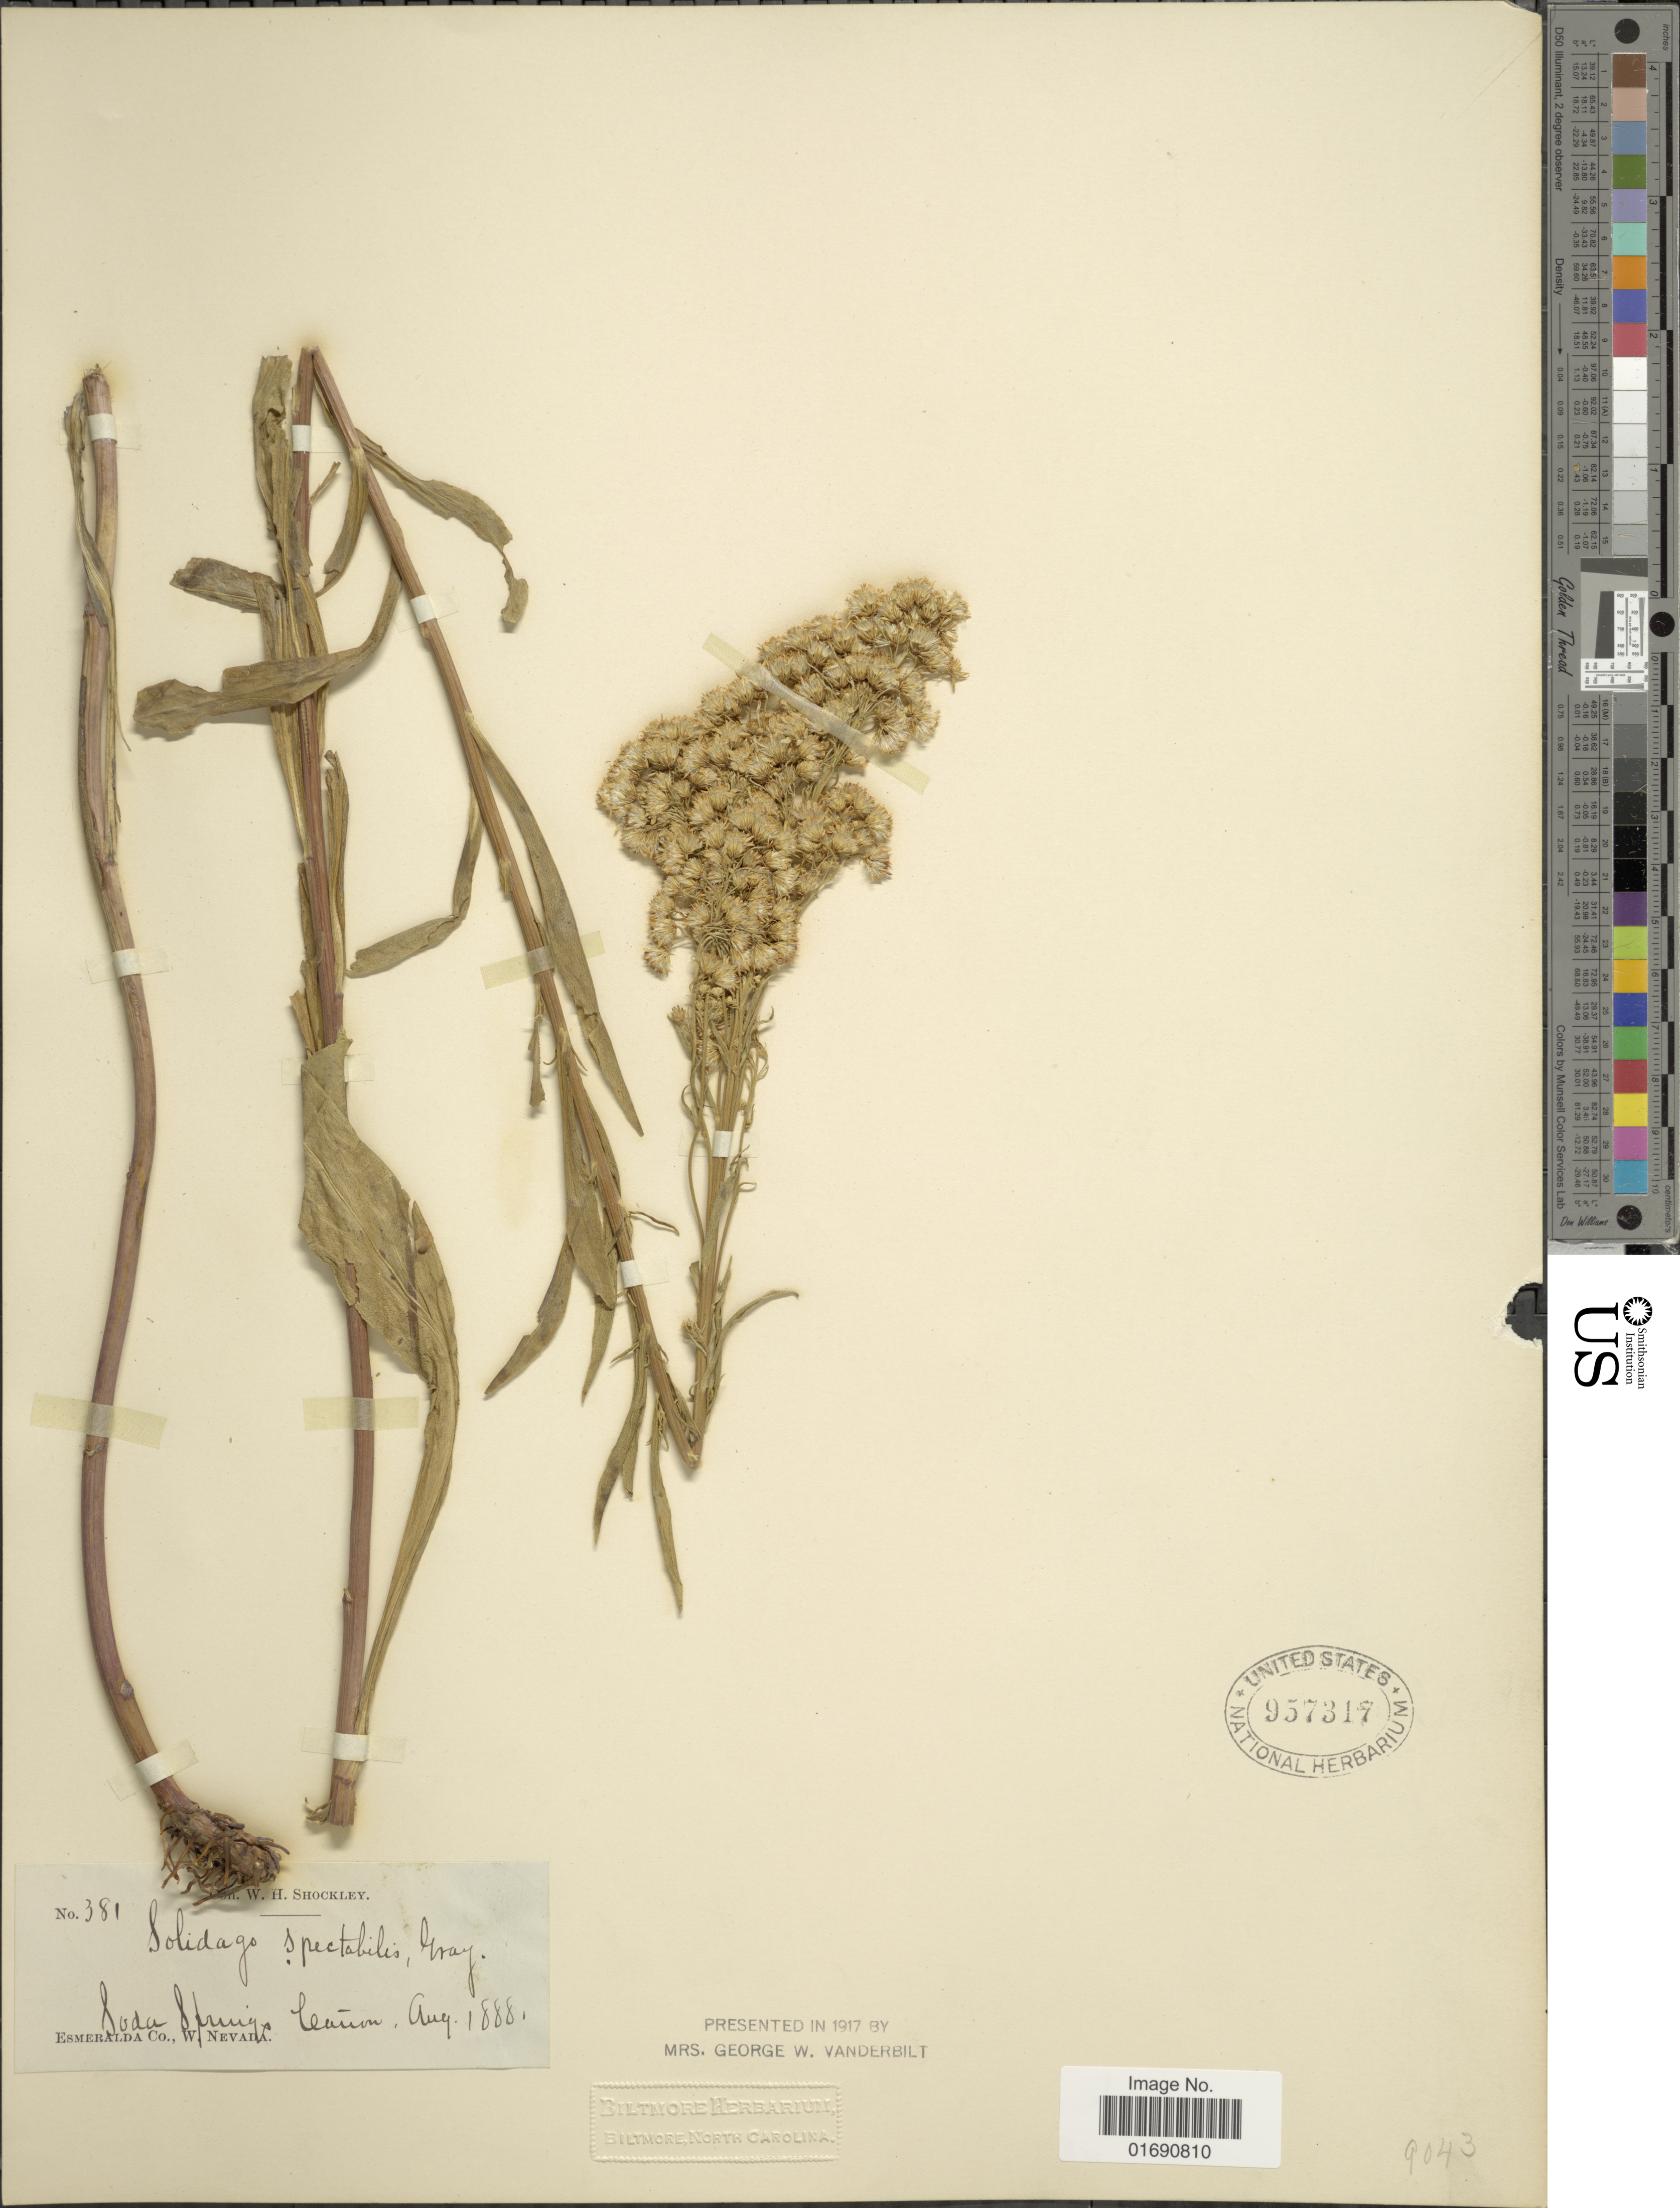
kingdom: Plantae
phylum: Tracheophyta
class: Magnoliopsida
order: Asterales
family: Asteraceae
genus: Solidago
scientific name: Solidago spectabilis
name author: (D.C. Eaton) A. Gray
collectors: W. Shockley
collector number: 381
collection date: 1888-08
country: United States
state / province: Nevada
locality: Soda Springs, Cañon, Esmeralda Co., W. Nevada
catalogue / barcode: US 957317